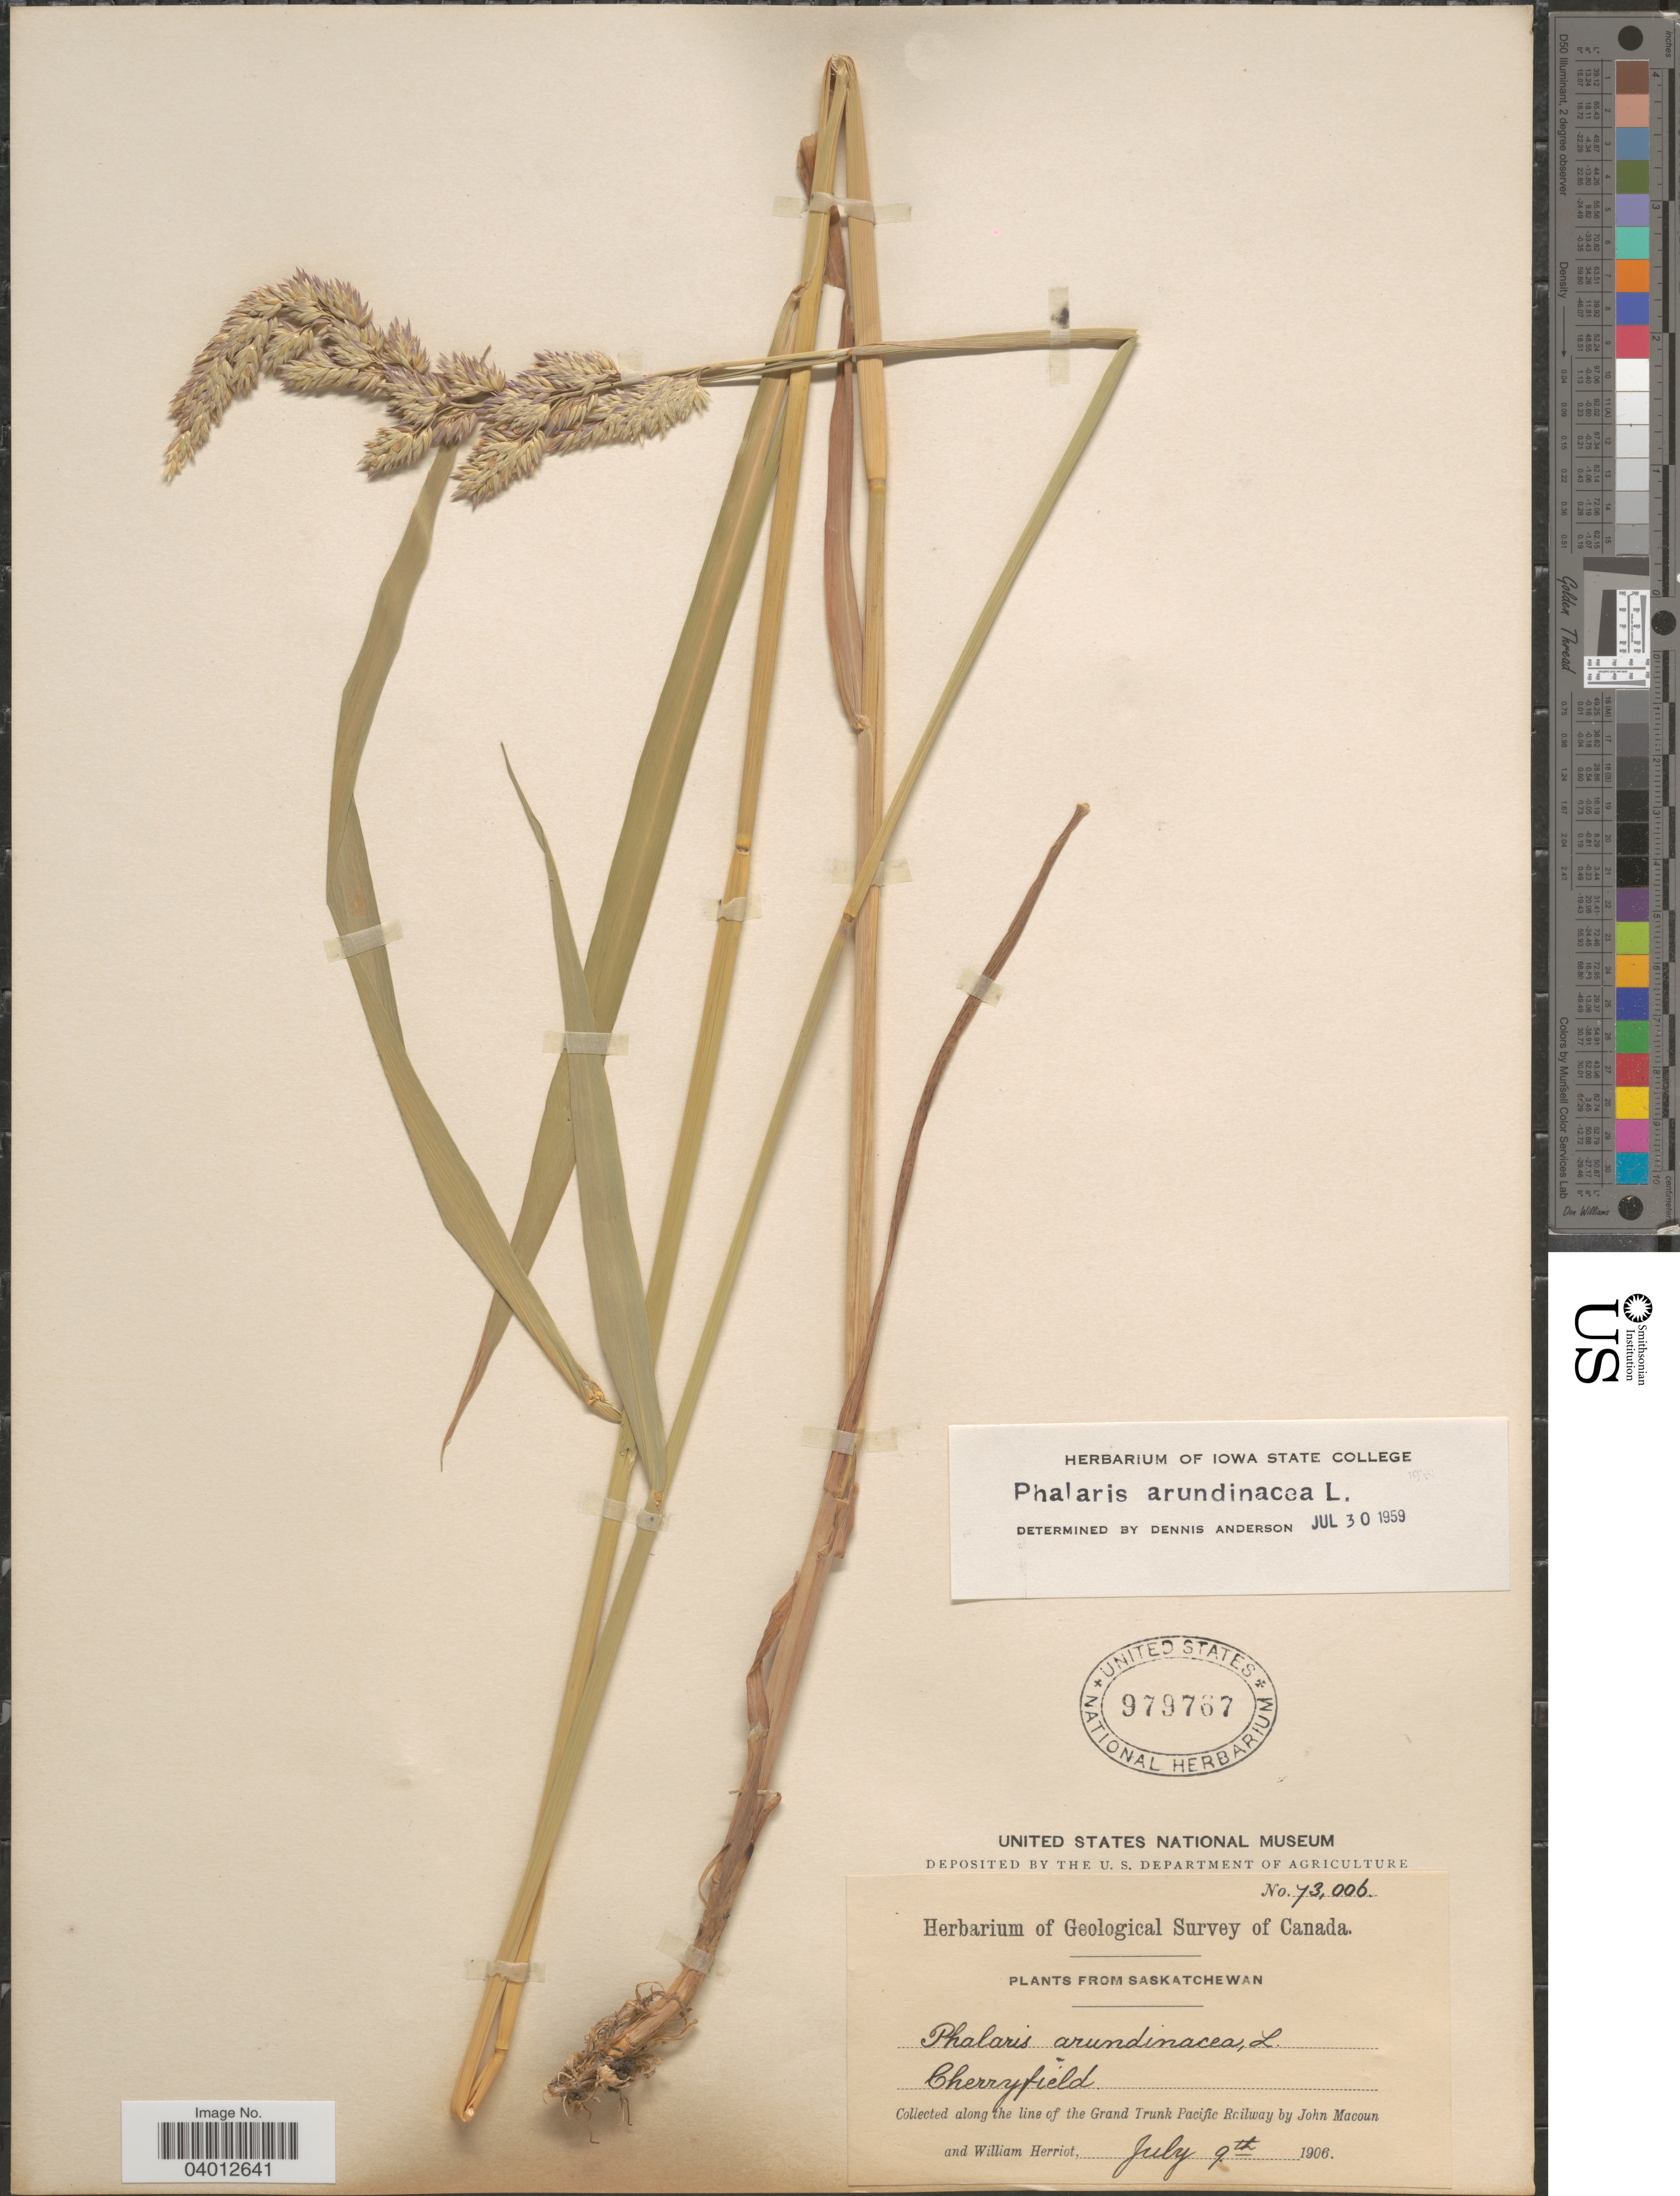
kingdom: Plantae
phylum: Tracheophyta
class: Liliopsida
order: Poales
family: Poaceae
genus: Phalaris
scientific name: Phalaris arundinacea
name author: L.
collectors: J. Macoun & W. Herriot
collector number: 73006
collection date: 1906-07-09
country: Canada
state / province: Saskatchewan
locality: Cherryfield. Along the line of the Grand Trunk Pacific Railway.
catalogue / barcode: US 979767